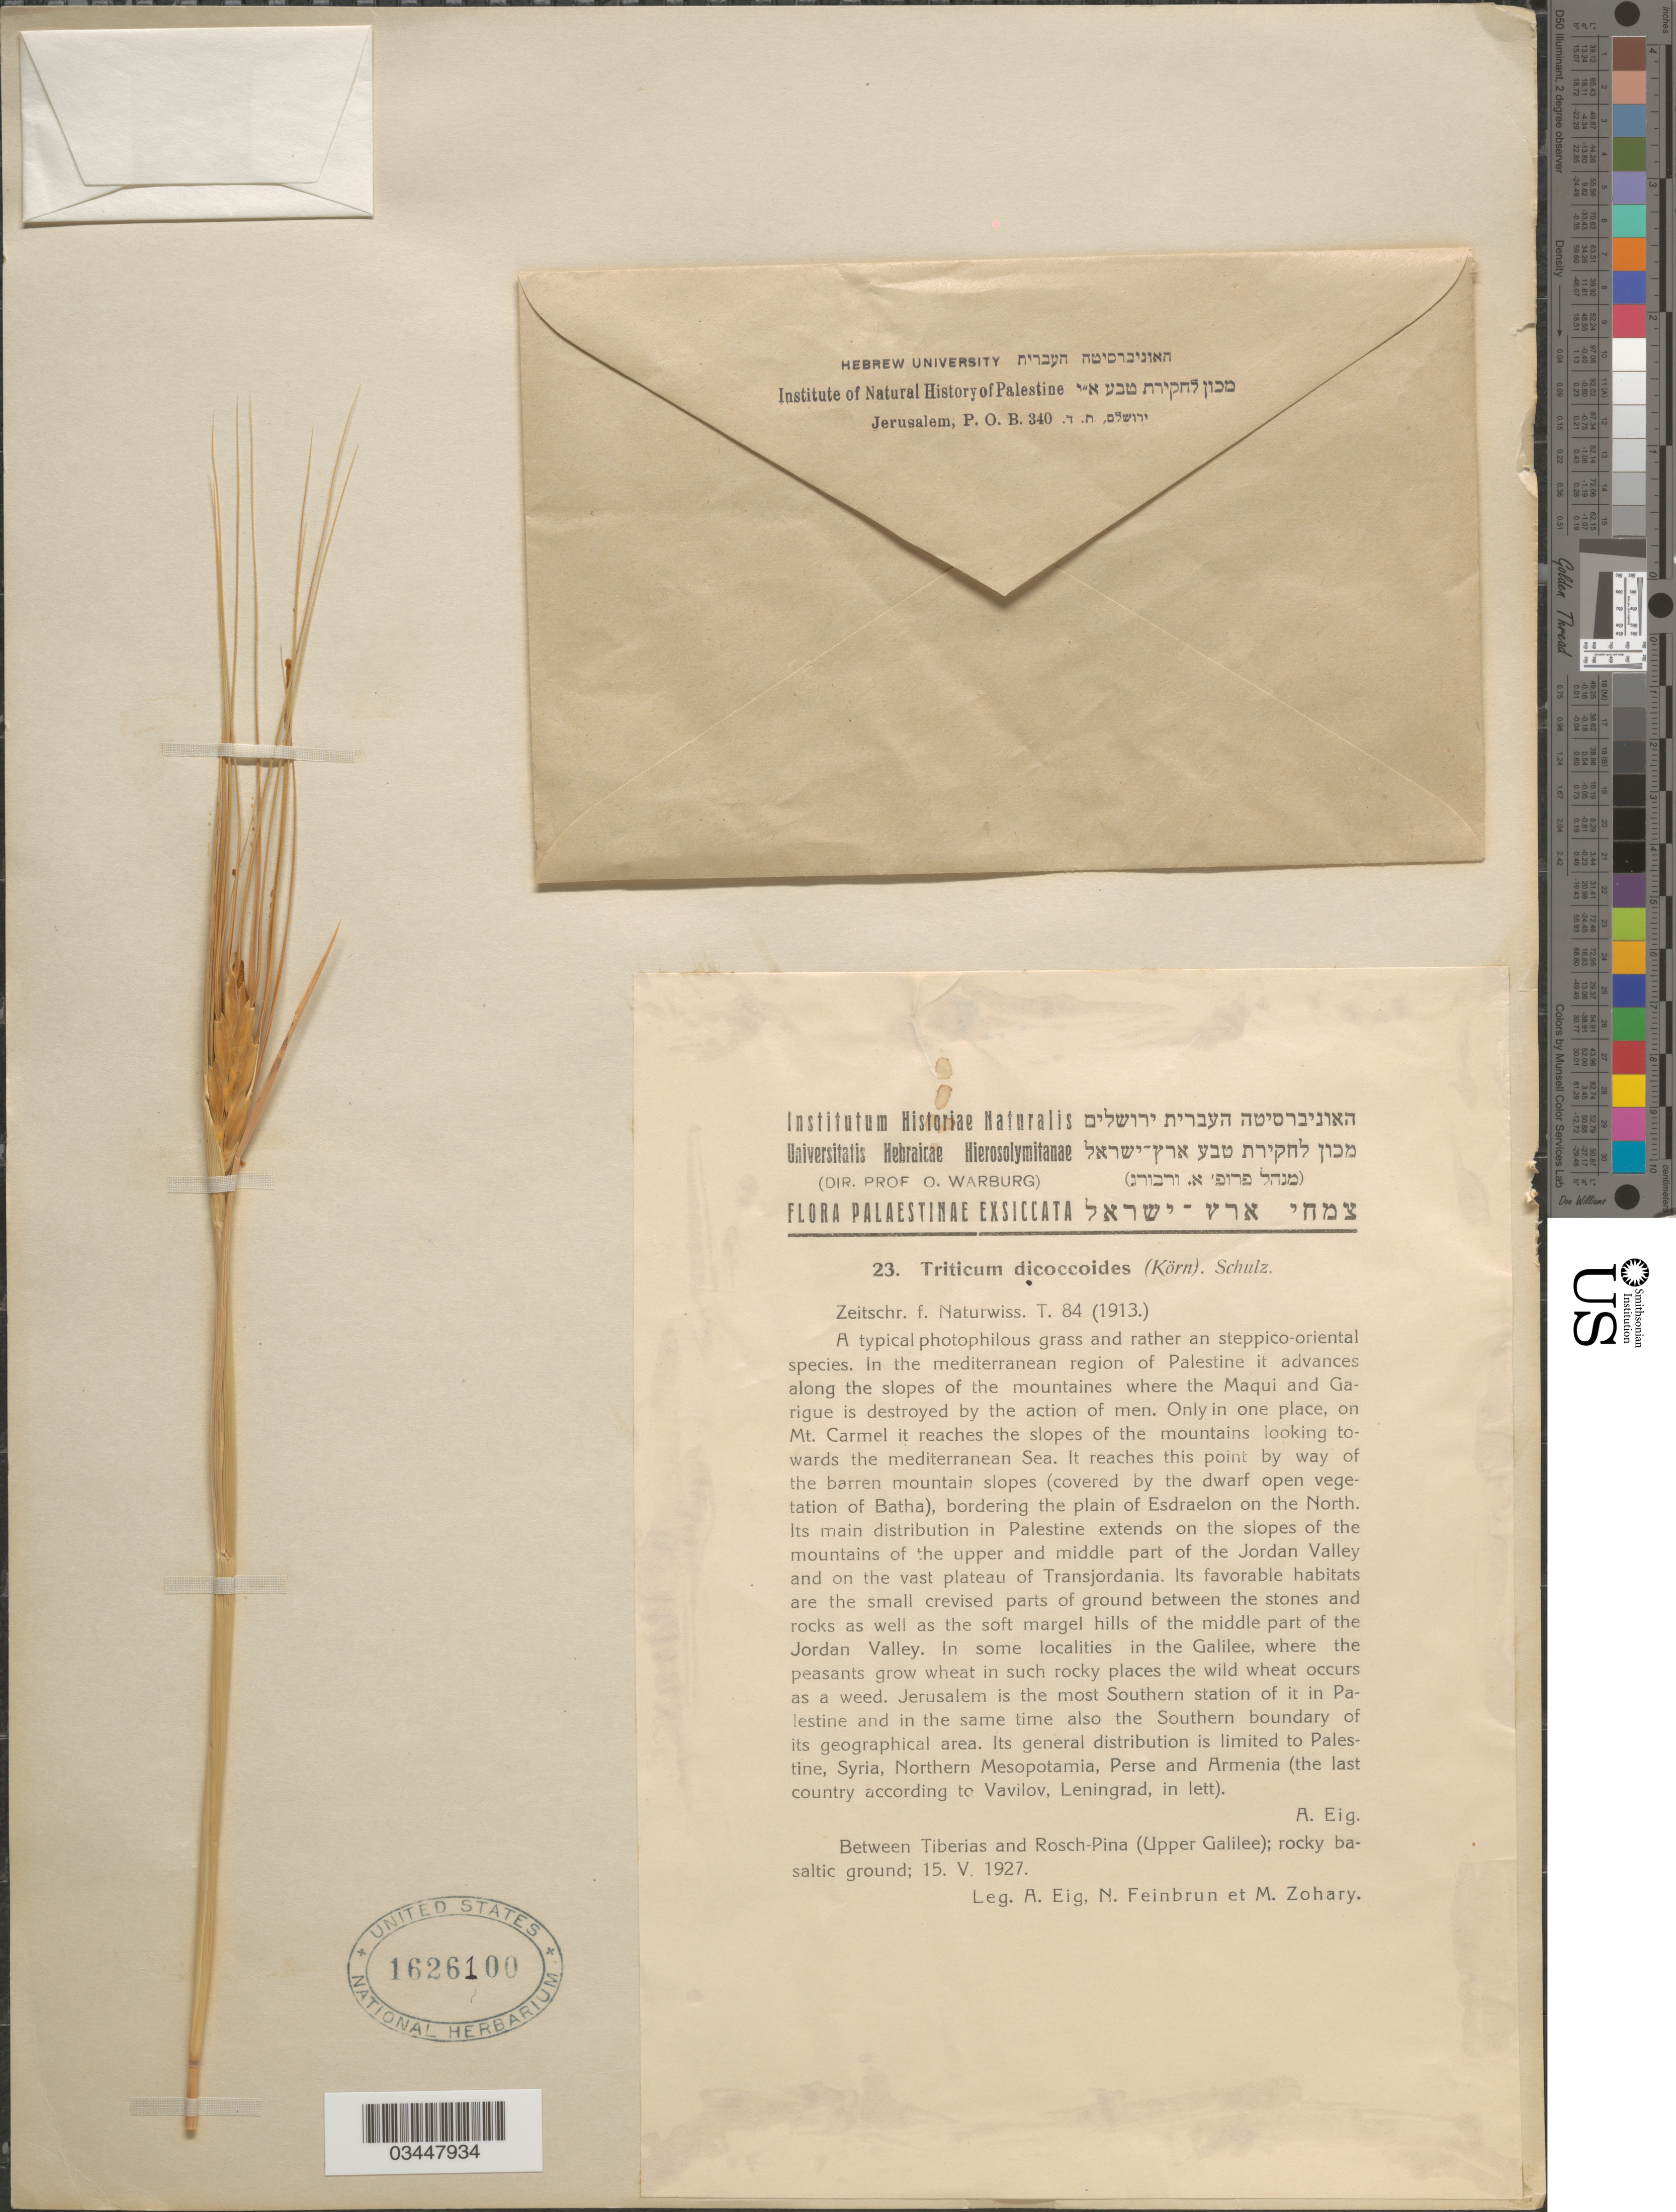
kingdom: Plantae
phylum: Tracheophyta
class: Liliopsida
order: Poales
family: Poaceae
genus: Triticum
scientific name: Triticum dicoccoides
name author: (Körn.) Körn. ex Schweinf.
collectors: A. Eig, N. Feinbrun & M. Zohary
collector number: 23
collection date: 1927-05-15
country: Israel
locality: Palaestinae. Between Tiberias and Rosch-Pina (Upper Galilee).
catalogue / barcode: US 1626100